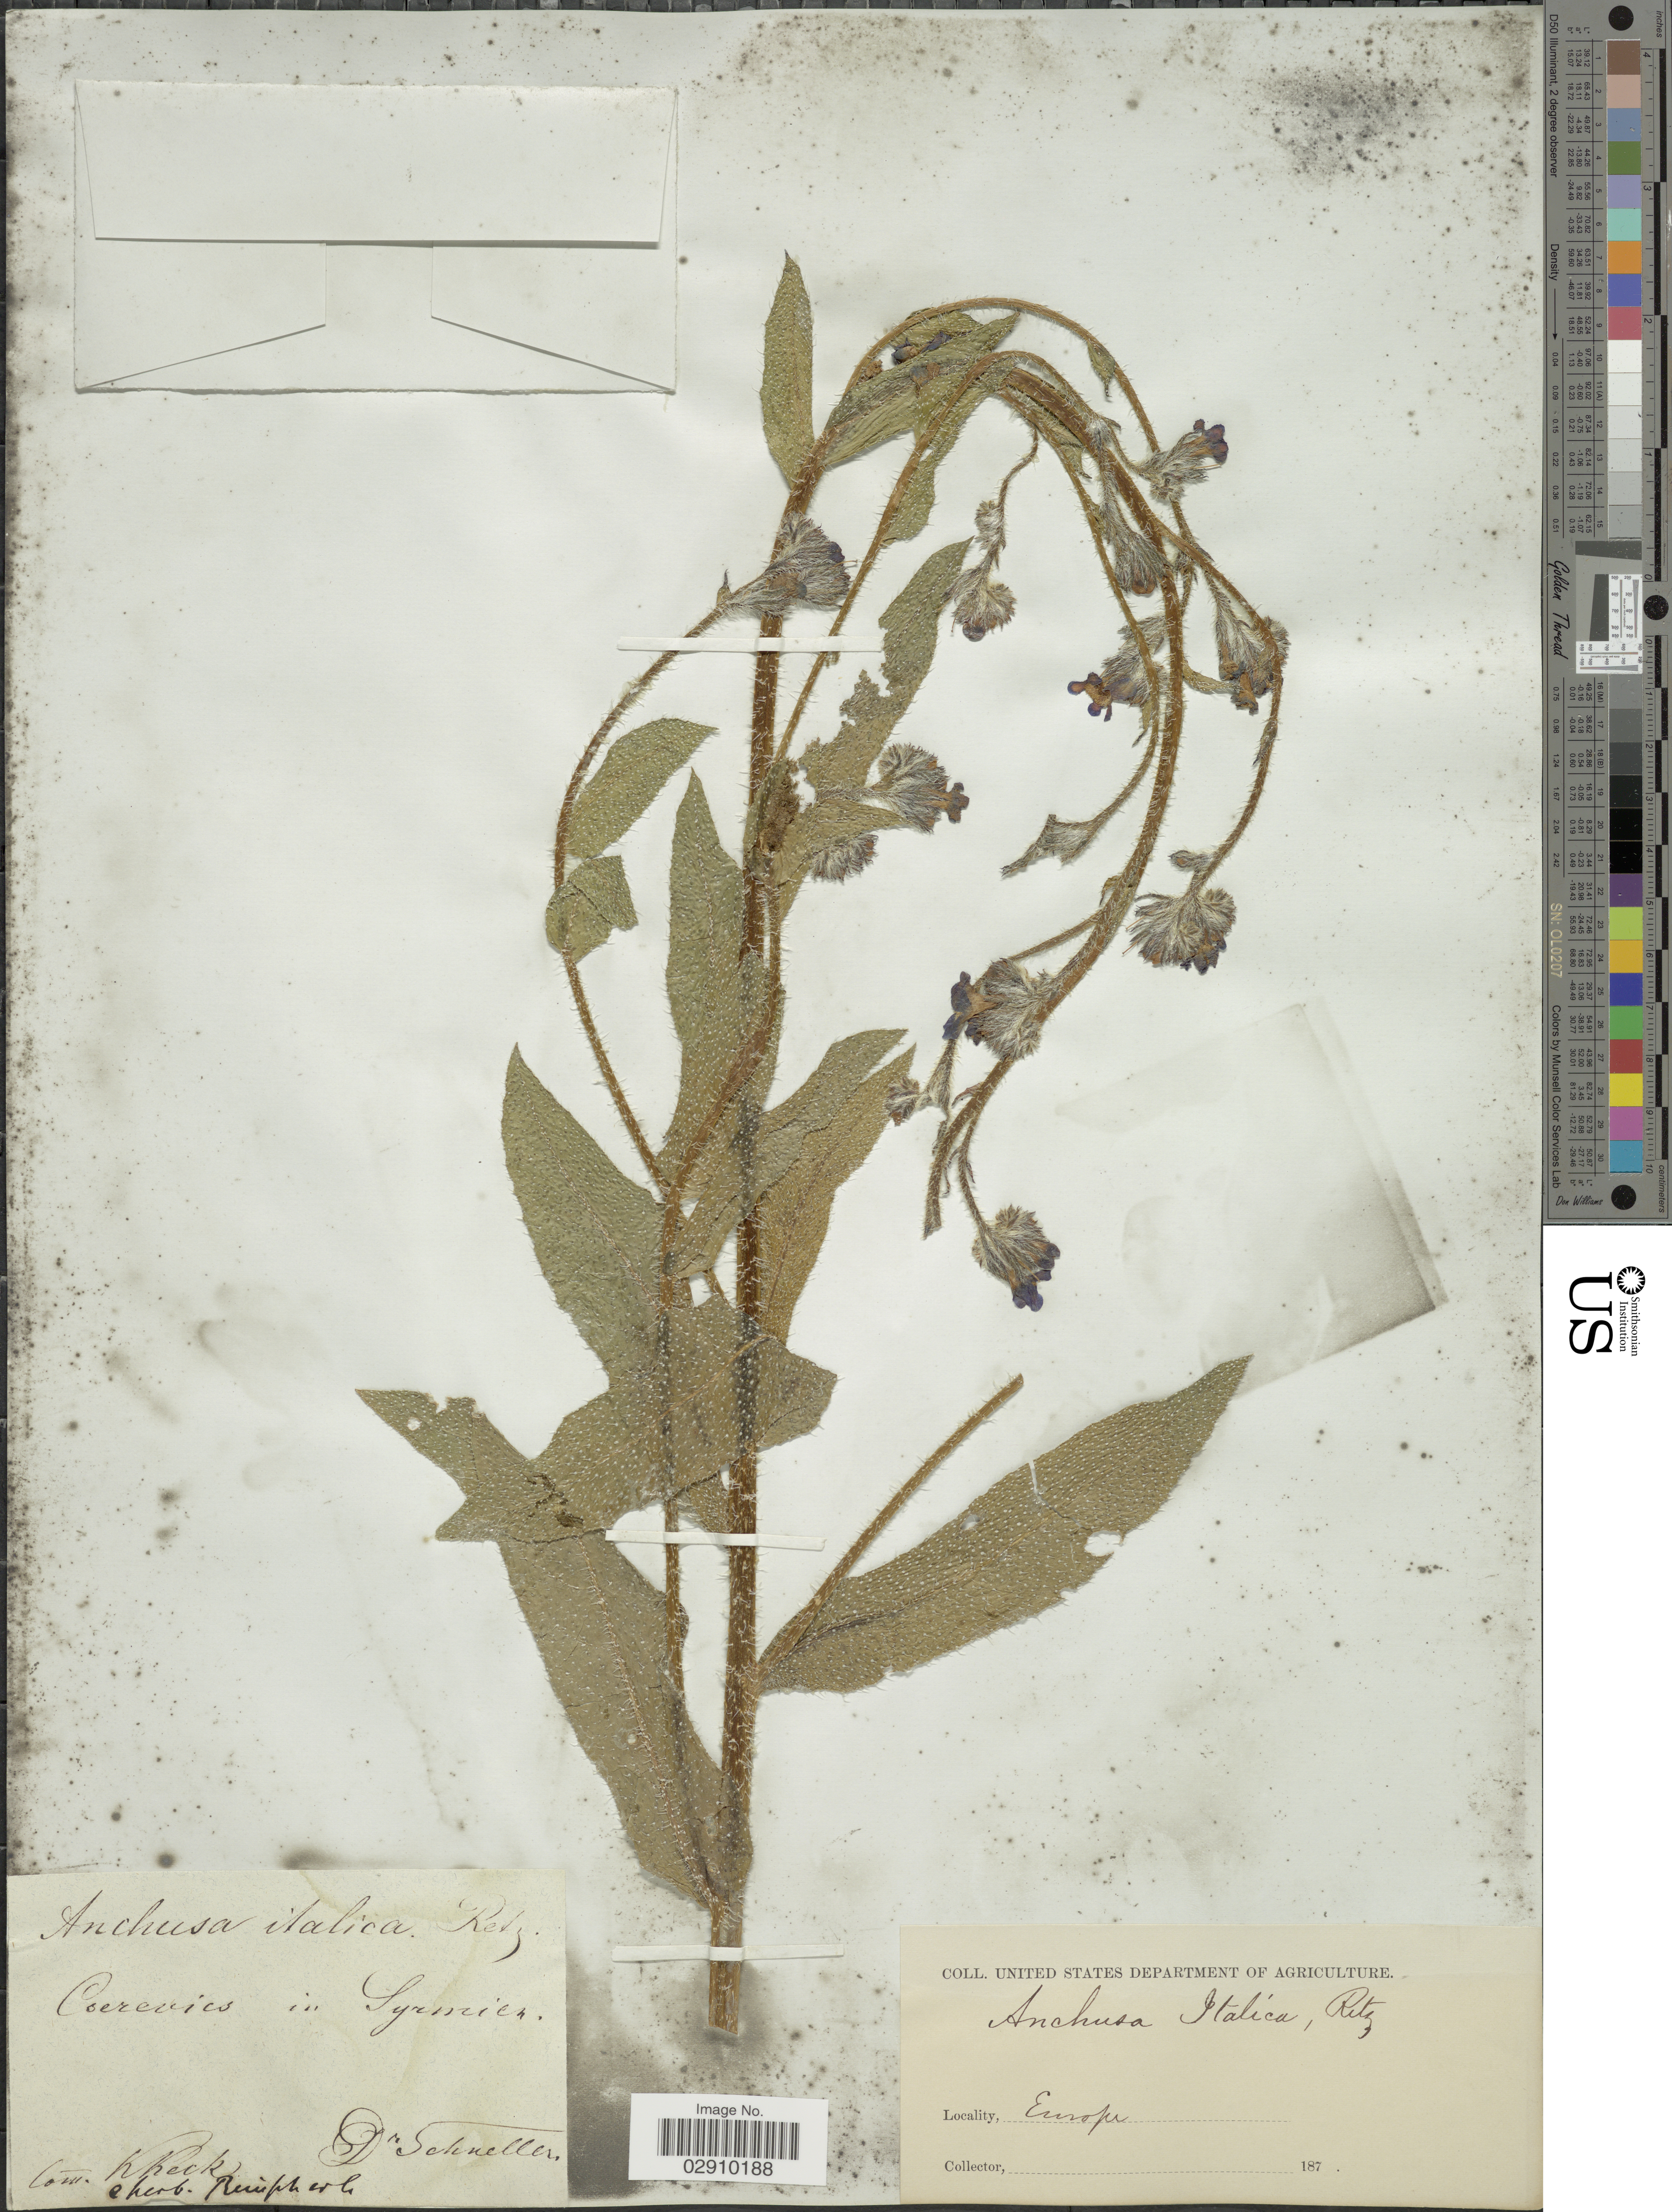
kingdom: Plantae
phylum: Tracheophyta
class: Magnoliopsida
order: Boraginales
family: Boraginaceae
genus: Anchusa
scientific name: Anchusa italica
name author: Retz.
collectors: Schneller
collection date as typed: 187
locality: Coerevics in Syrmica, Europe.